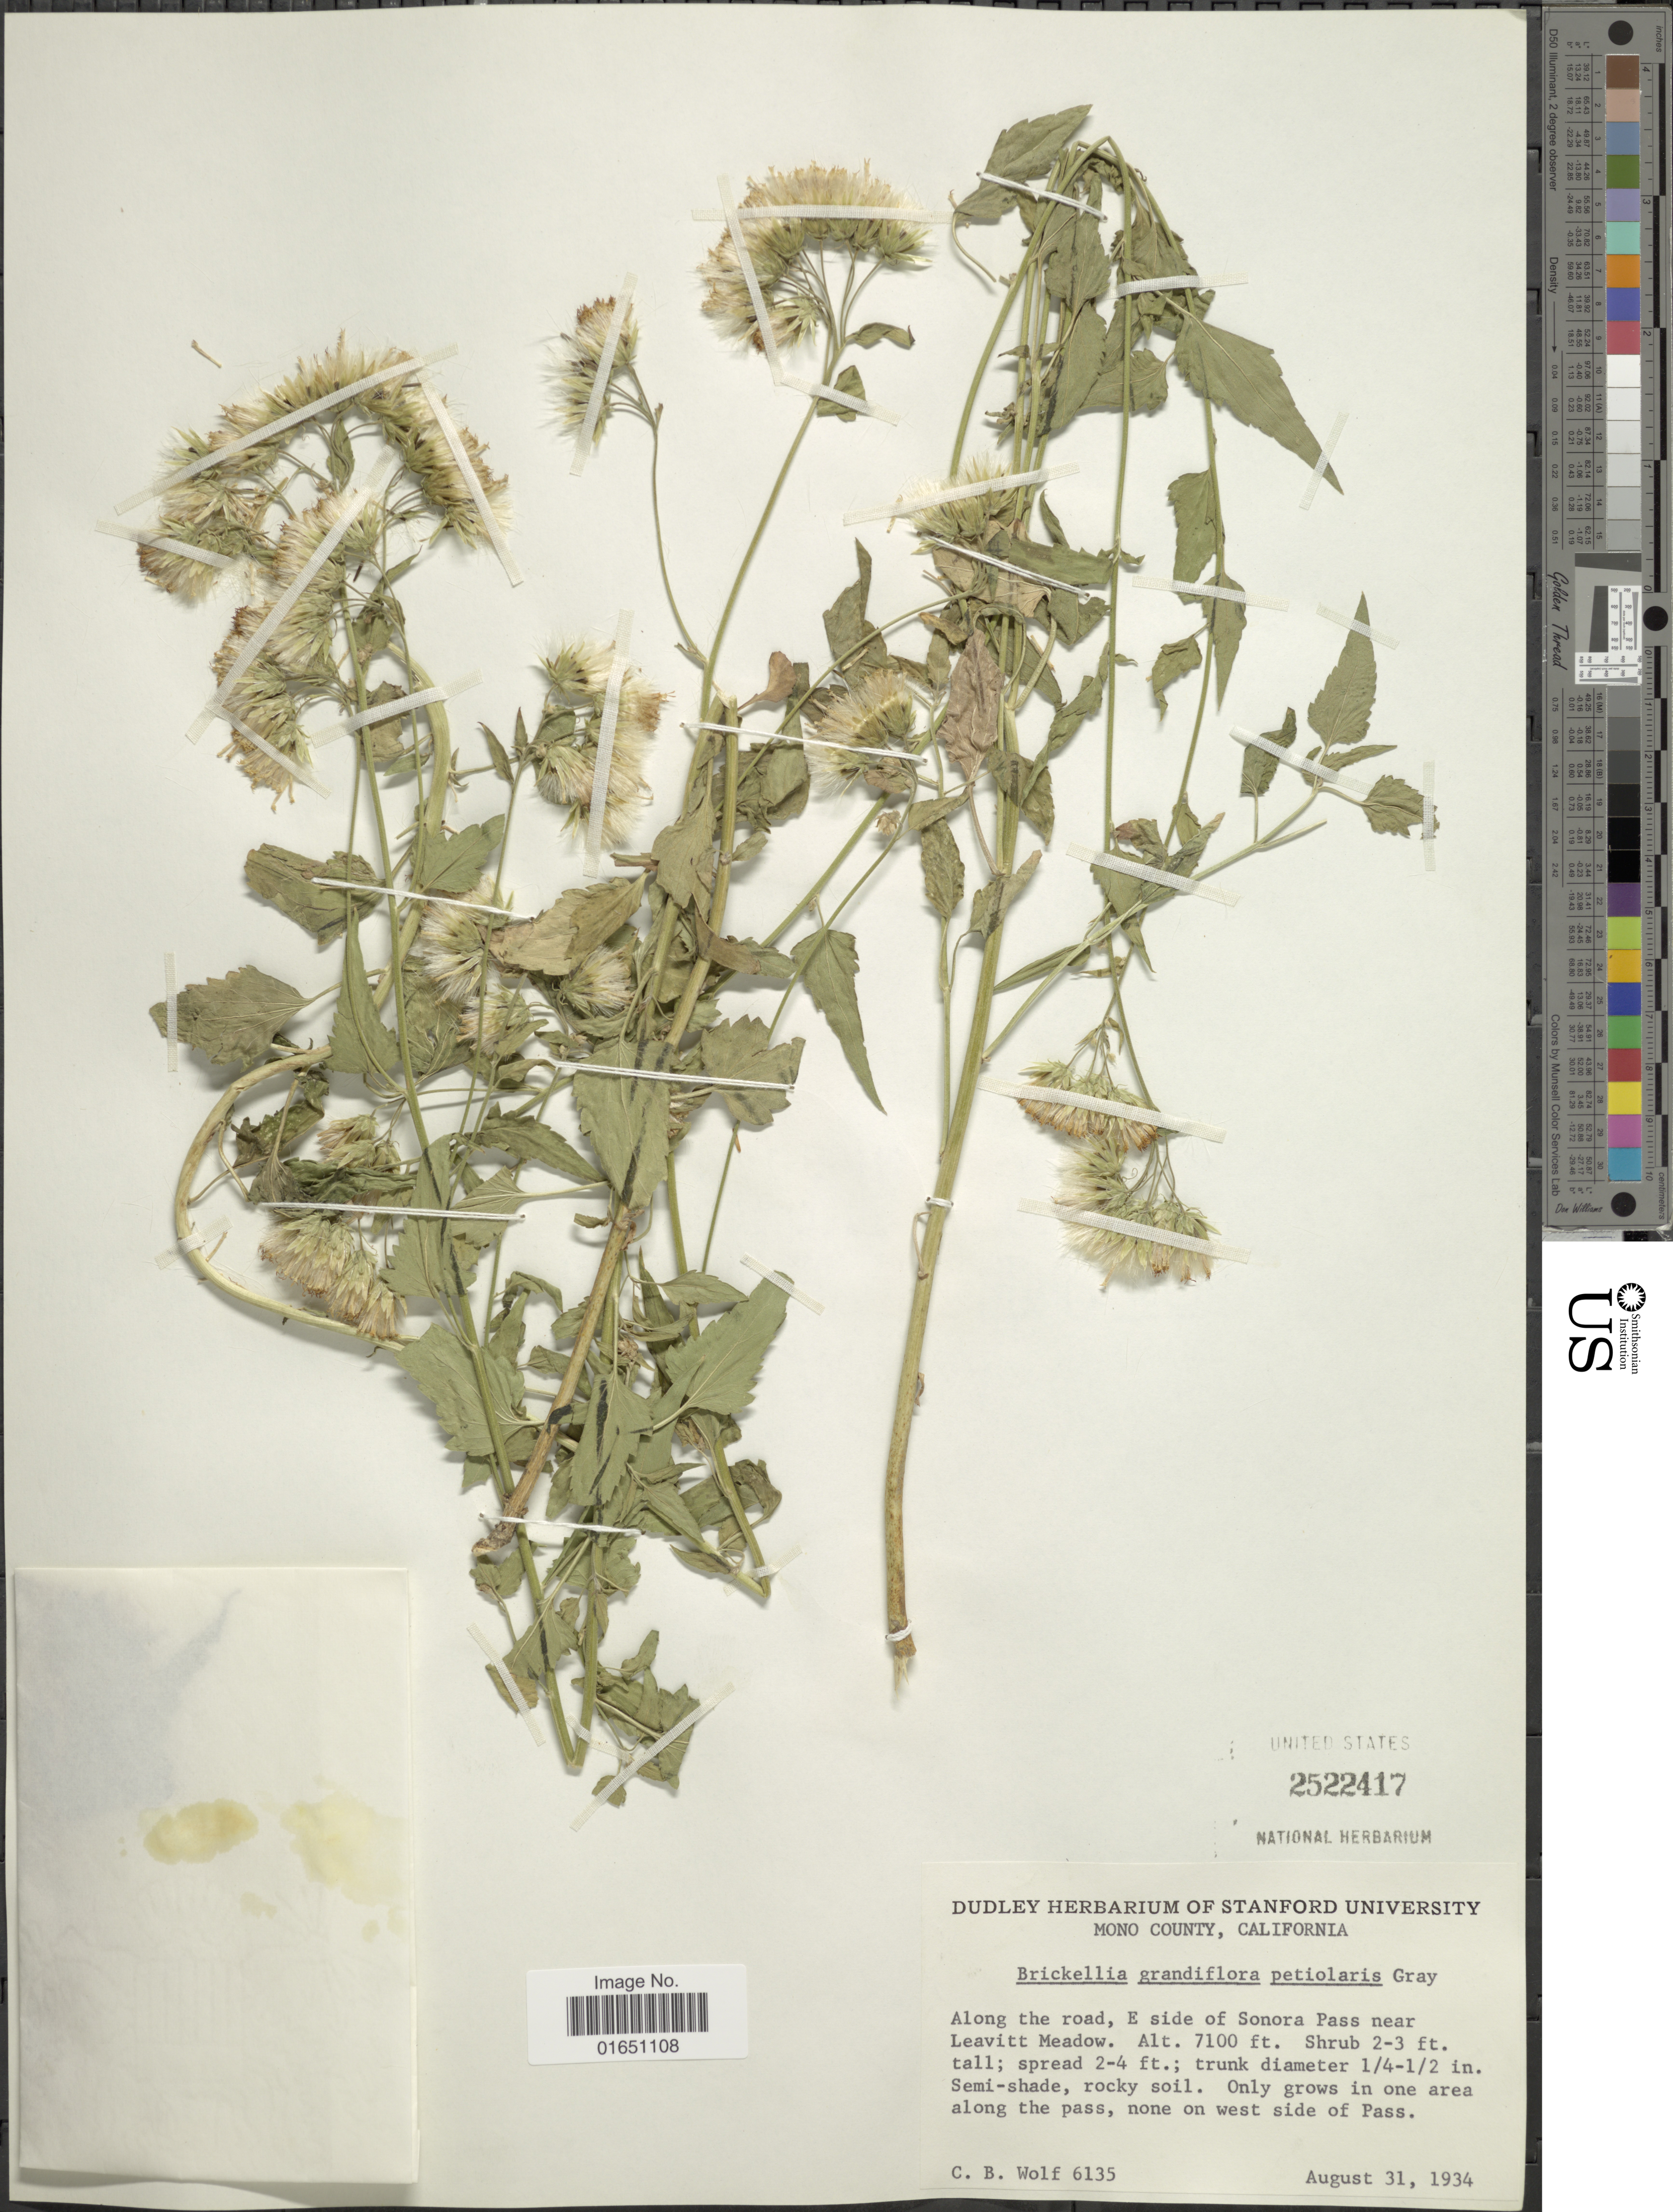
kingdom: Plantae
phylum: Tracheophyta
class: Magnoliopsida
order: Asterales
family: Asteraceae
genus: Brickellia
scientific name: Brickellia grandiflora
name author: (Hook.) Nutt.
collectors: C. B. Wolf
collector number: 6135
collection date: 1934-08-31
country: United States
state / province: California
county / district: Mono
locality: Mono County, Along the road, E side of Sonora Pass near Leavitt Meadow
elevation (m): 2164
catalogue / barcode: US 2522417